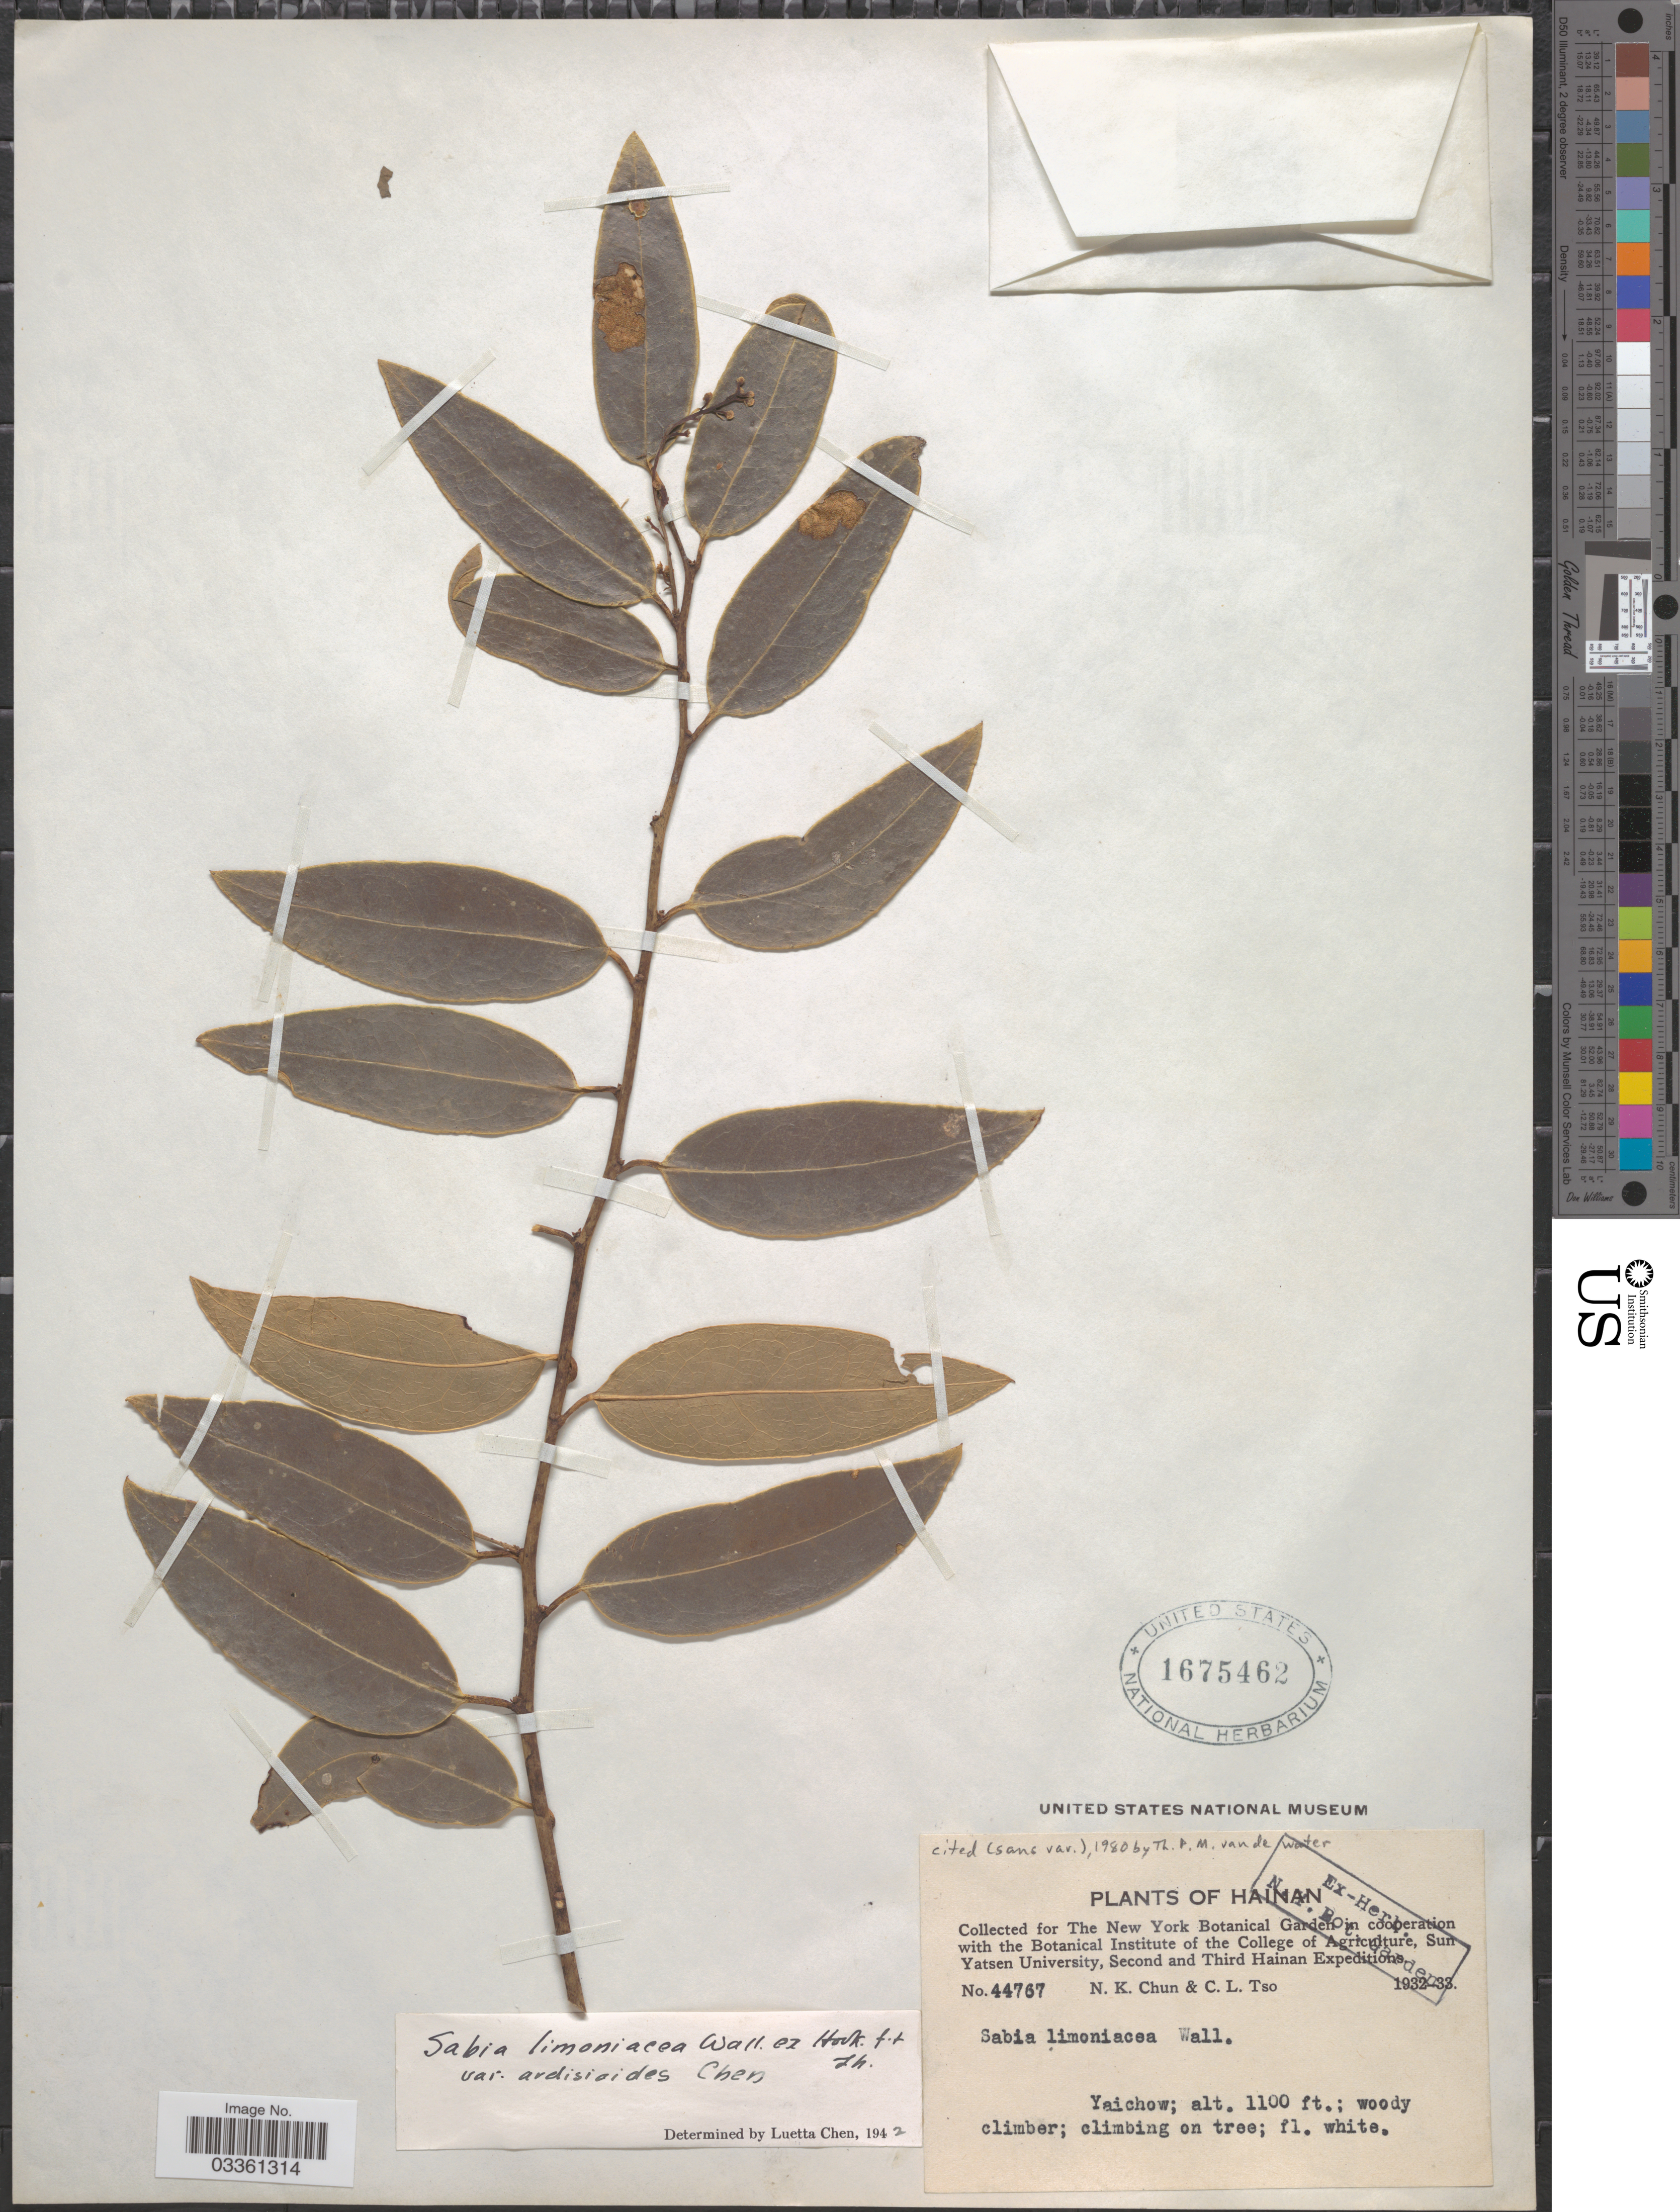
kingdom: Plantae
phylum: Tracheophyta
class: Magnoliopsida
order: Proteales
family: Sabiaceae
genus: Sabia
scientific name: Sabia limoniacea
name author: Wall. ex Hook. f. & Thomson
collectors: N. K. Chun & C. Tso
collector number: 44767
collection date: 1932/1933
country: China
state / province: Hainan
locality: Yaichow.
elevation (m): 335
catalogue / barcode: US 1675462